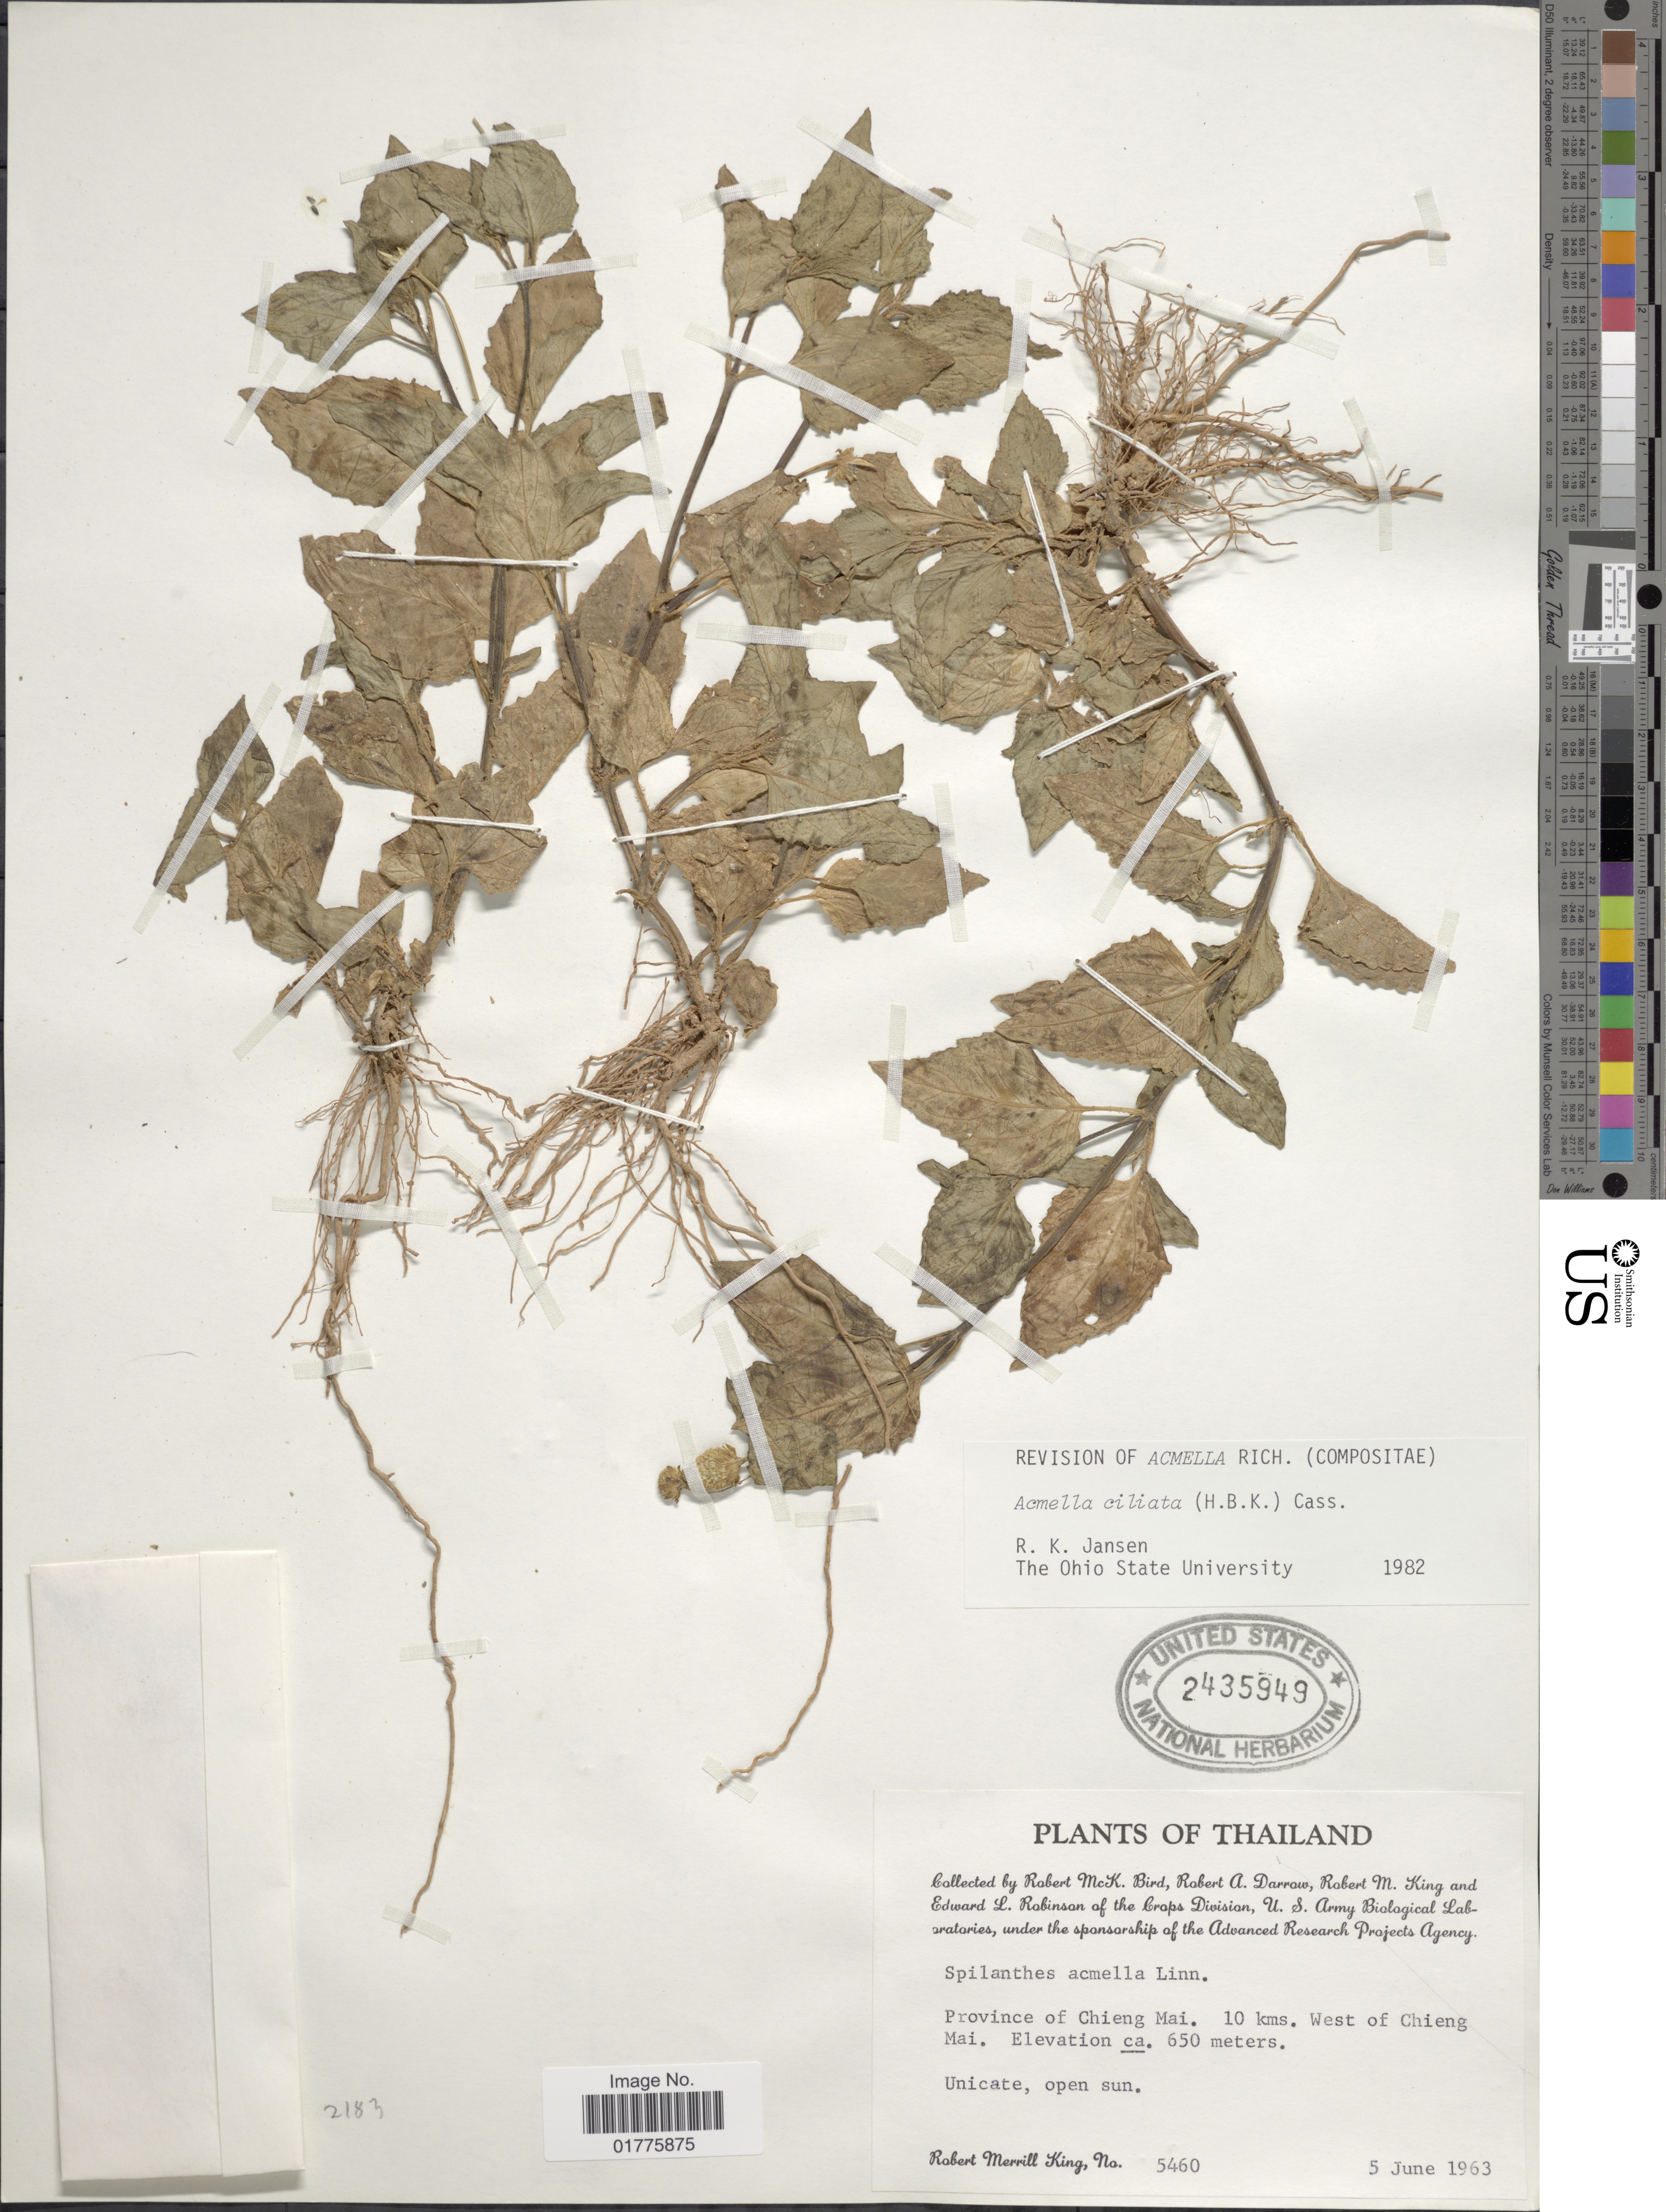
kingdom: Plantae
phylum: Tracheophyta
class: Magnoliopsida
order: Asterales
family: Asteraceae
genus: Acmella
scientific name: Acmella ciliata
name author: (Kunth) Cass.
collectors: R. M. King, R. M. Bird, R. A. Darrow & E. L. Robinson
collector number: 5460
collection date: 1963-06-05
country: Thailand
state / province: Chiang Mai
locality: Chieng Mai, 10 kms. West of Chieng Mai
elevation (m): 650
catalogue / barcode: US 2435949